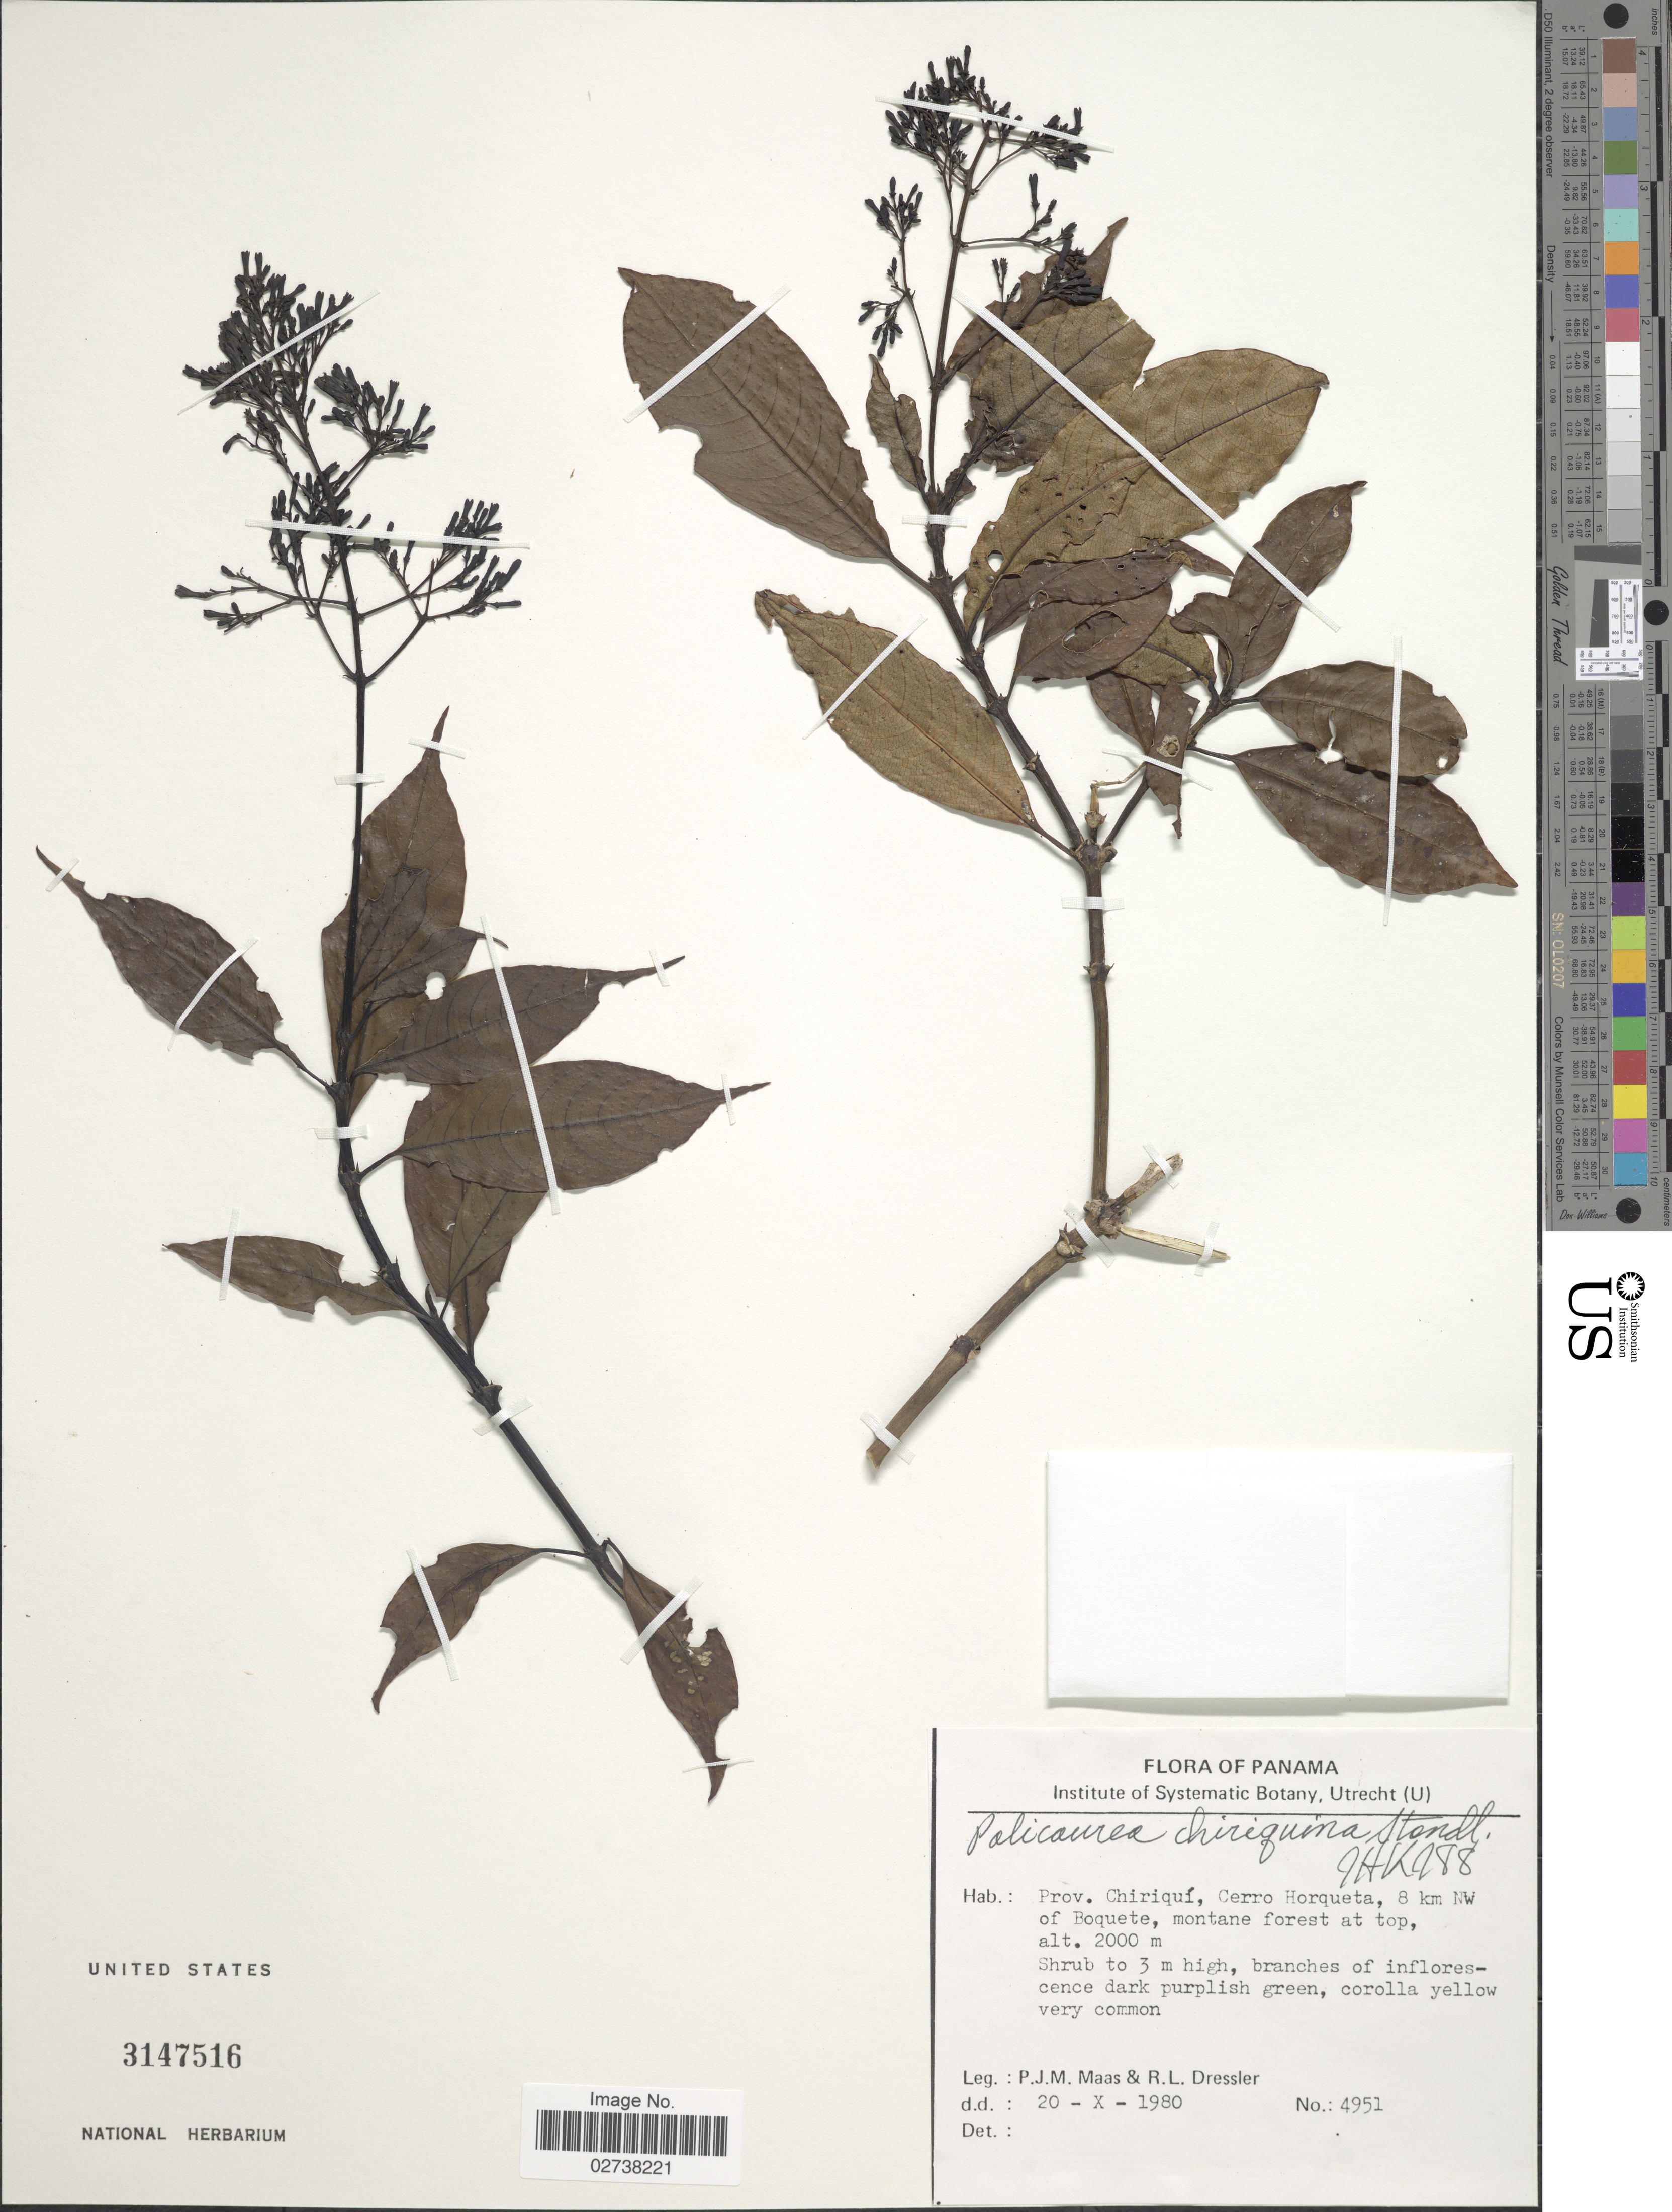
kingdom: Plantae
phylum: Tracheophyta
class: Magnoliopsida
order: Gentianales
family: Rubiaceae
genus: Palicourea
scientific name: Palicourea chiriquina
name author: Standl.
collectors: P. Maas & R. Dressler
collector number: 4951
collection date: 1980-10-20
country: Panama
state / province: Chiriqui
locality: Cerro Horqueta, 8 km NW of Boquete, montane forest at top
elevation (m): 2000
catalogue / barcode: US 3147516